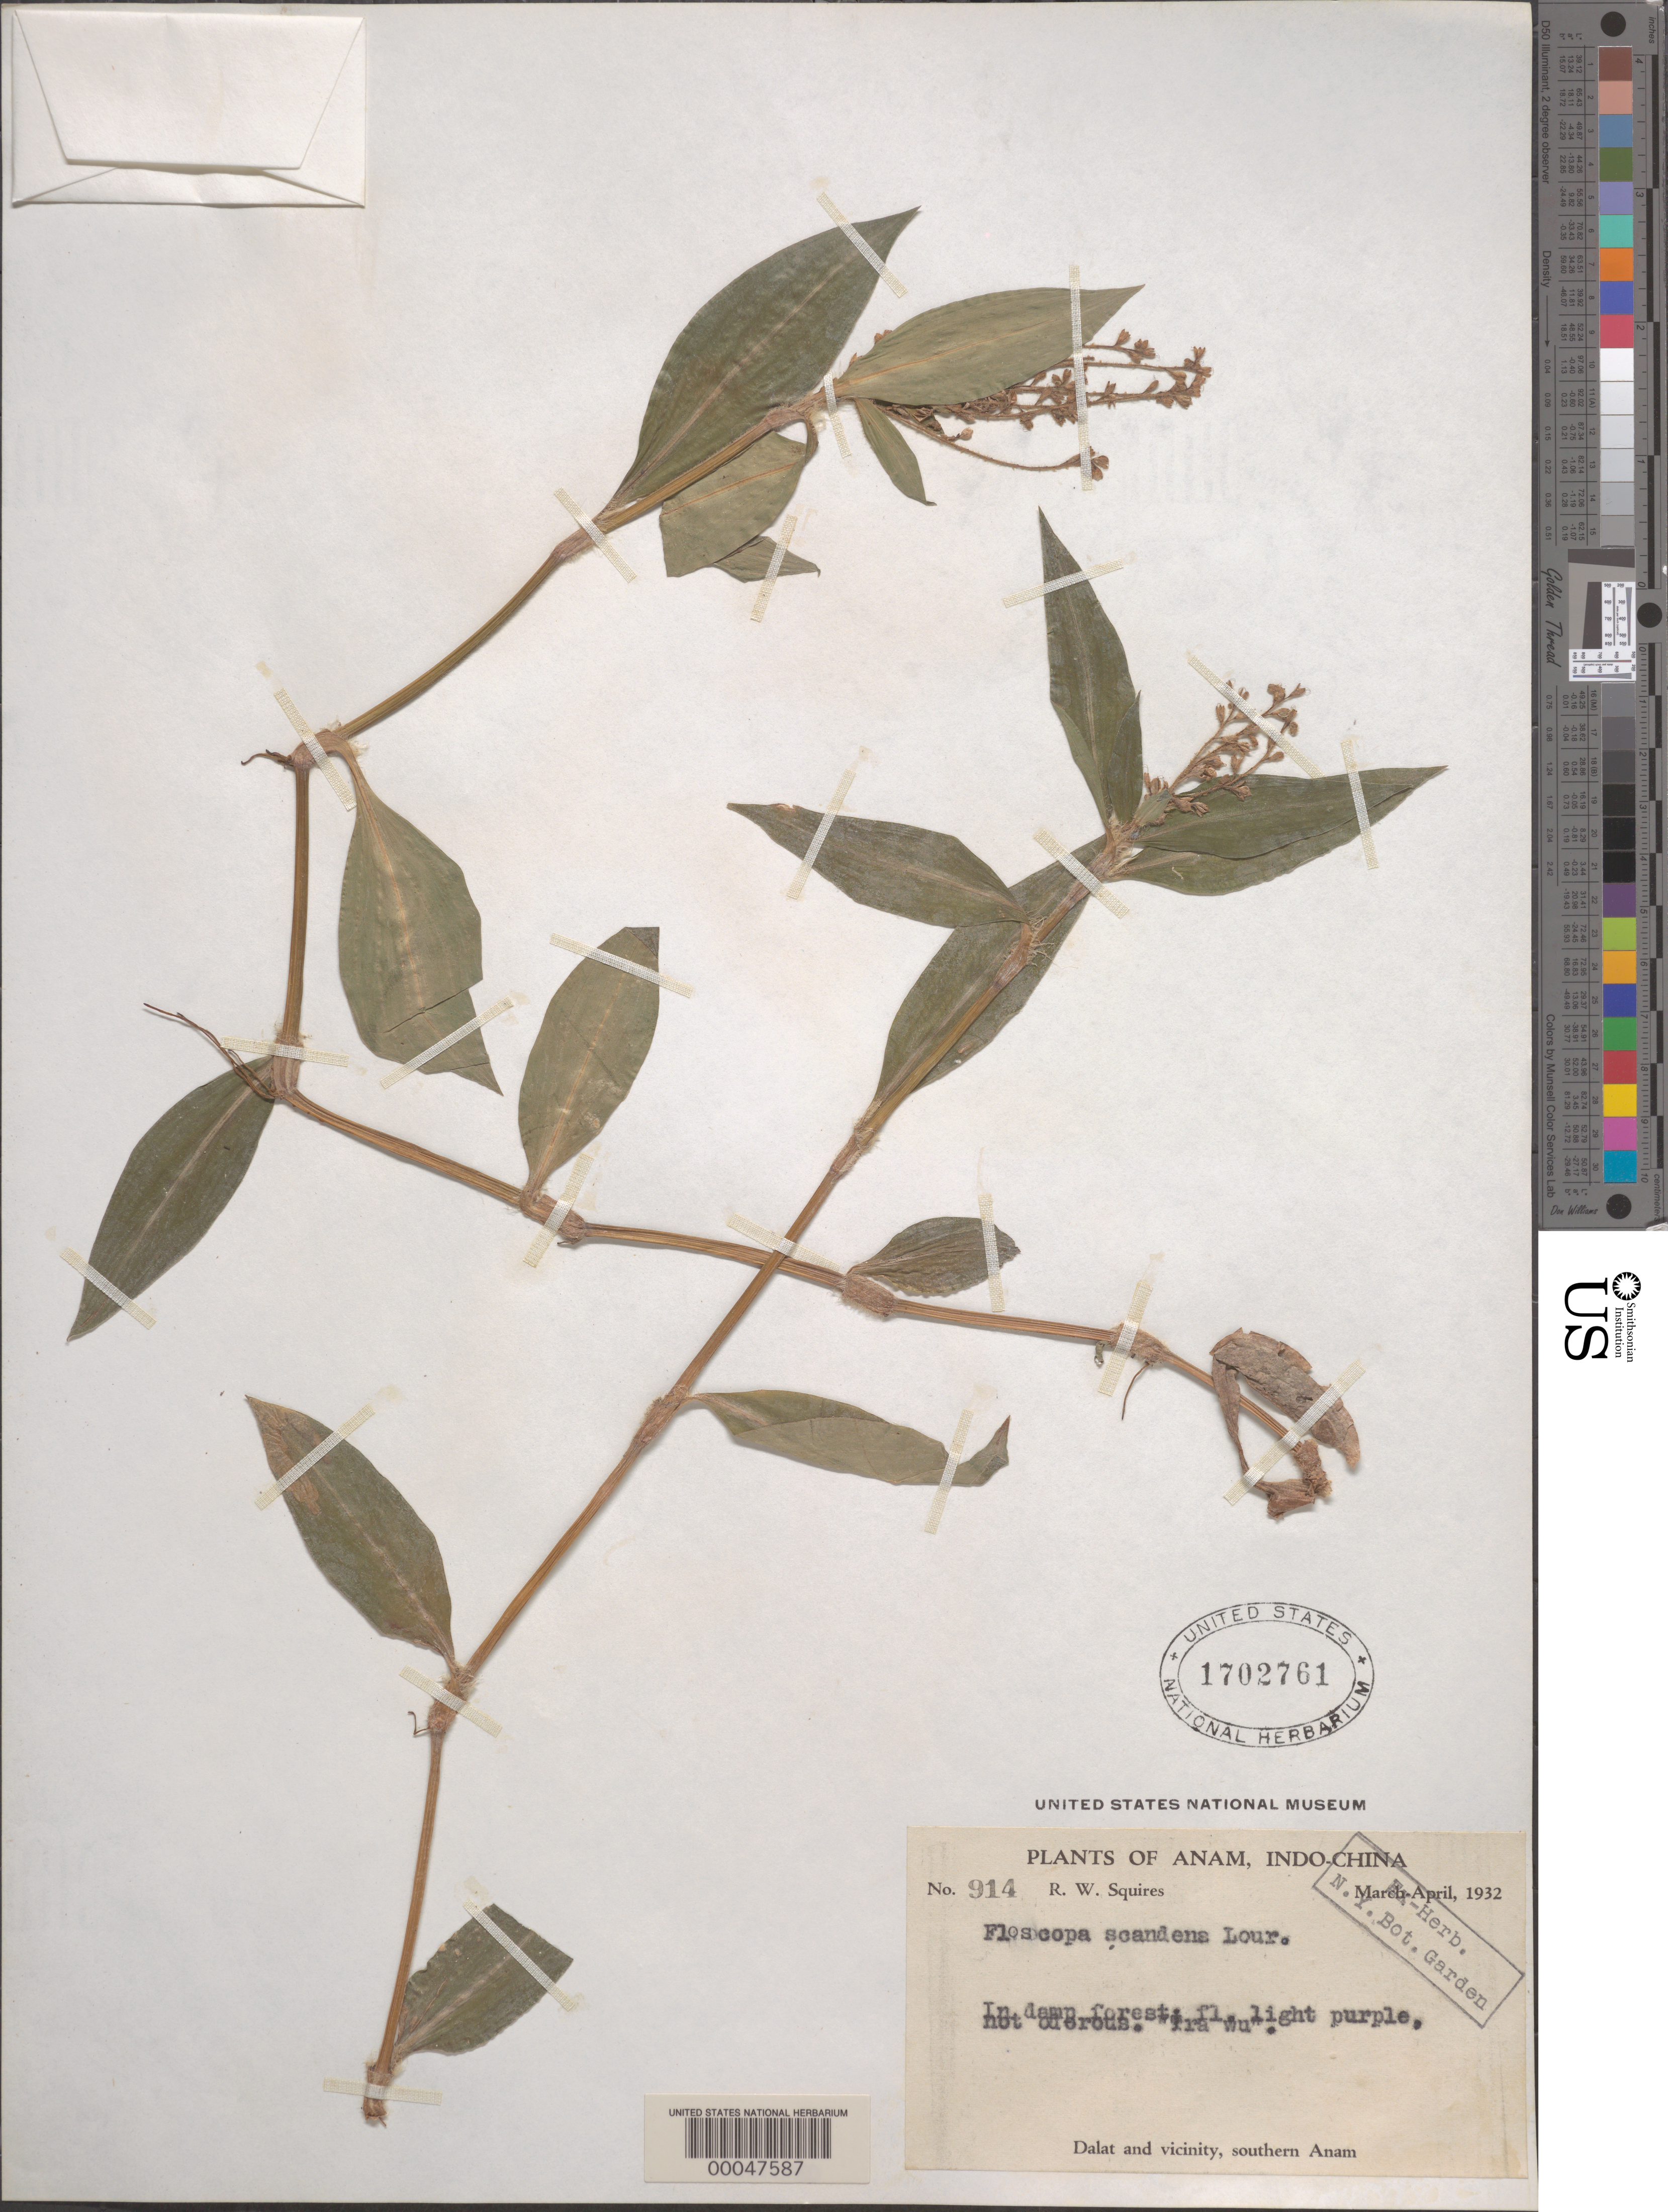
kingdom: Plantae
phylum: Tracheophyta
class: Liliopsida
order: Commelinales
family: Commelinaceae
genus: Floscopa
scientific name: Floscopa scandens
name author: Lour.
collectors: R. Squires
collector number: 914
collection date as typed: Mar 1932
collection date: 1932-03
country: Vietnam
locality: Tra wu, anam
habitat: Damp forest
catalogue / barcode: US 1702761